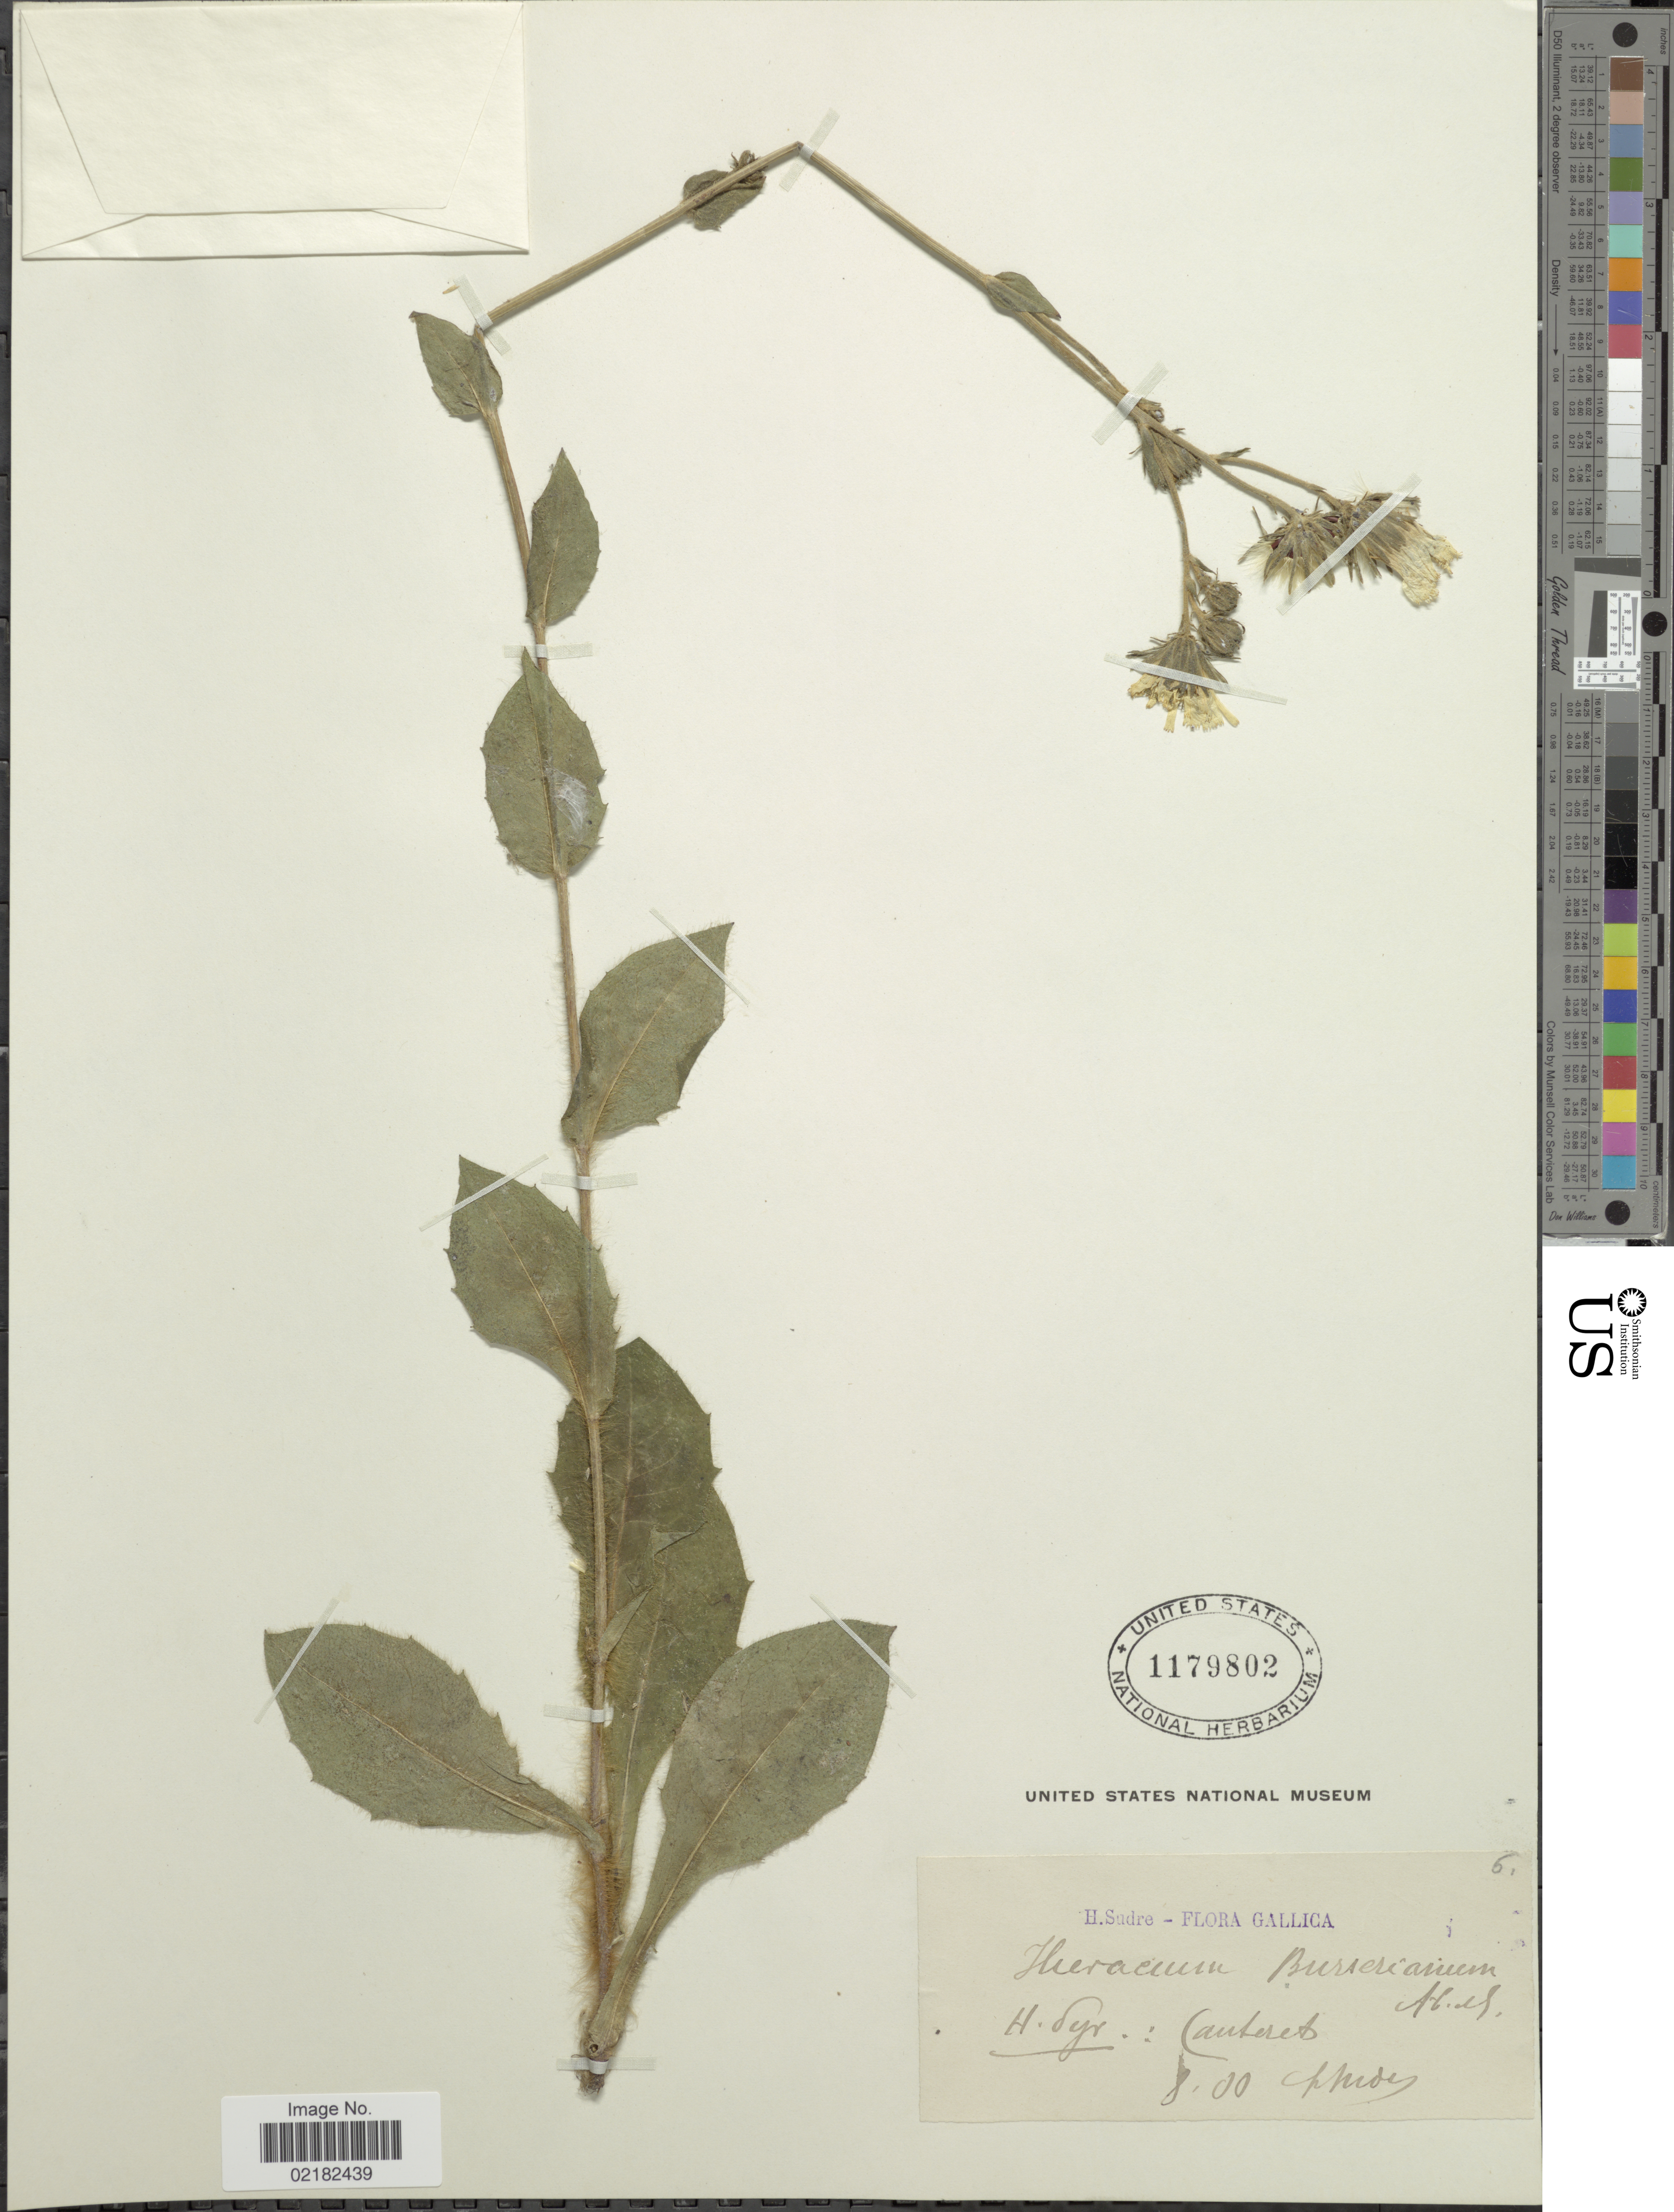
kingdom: Plantae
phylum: Tracheophyta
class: Magnoliopsida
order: Asterales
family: Asteraceae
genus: Hieracium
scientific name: Hieracium burserianum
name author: Arvet-Touvet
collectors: H. Sudre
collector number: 6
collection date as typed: Transcribed d/m/y: /8/00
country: France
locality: Gallica, H. dejr., Cautert [interpreted]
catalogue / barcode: US 1179802